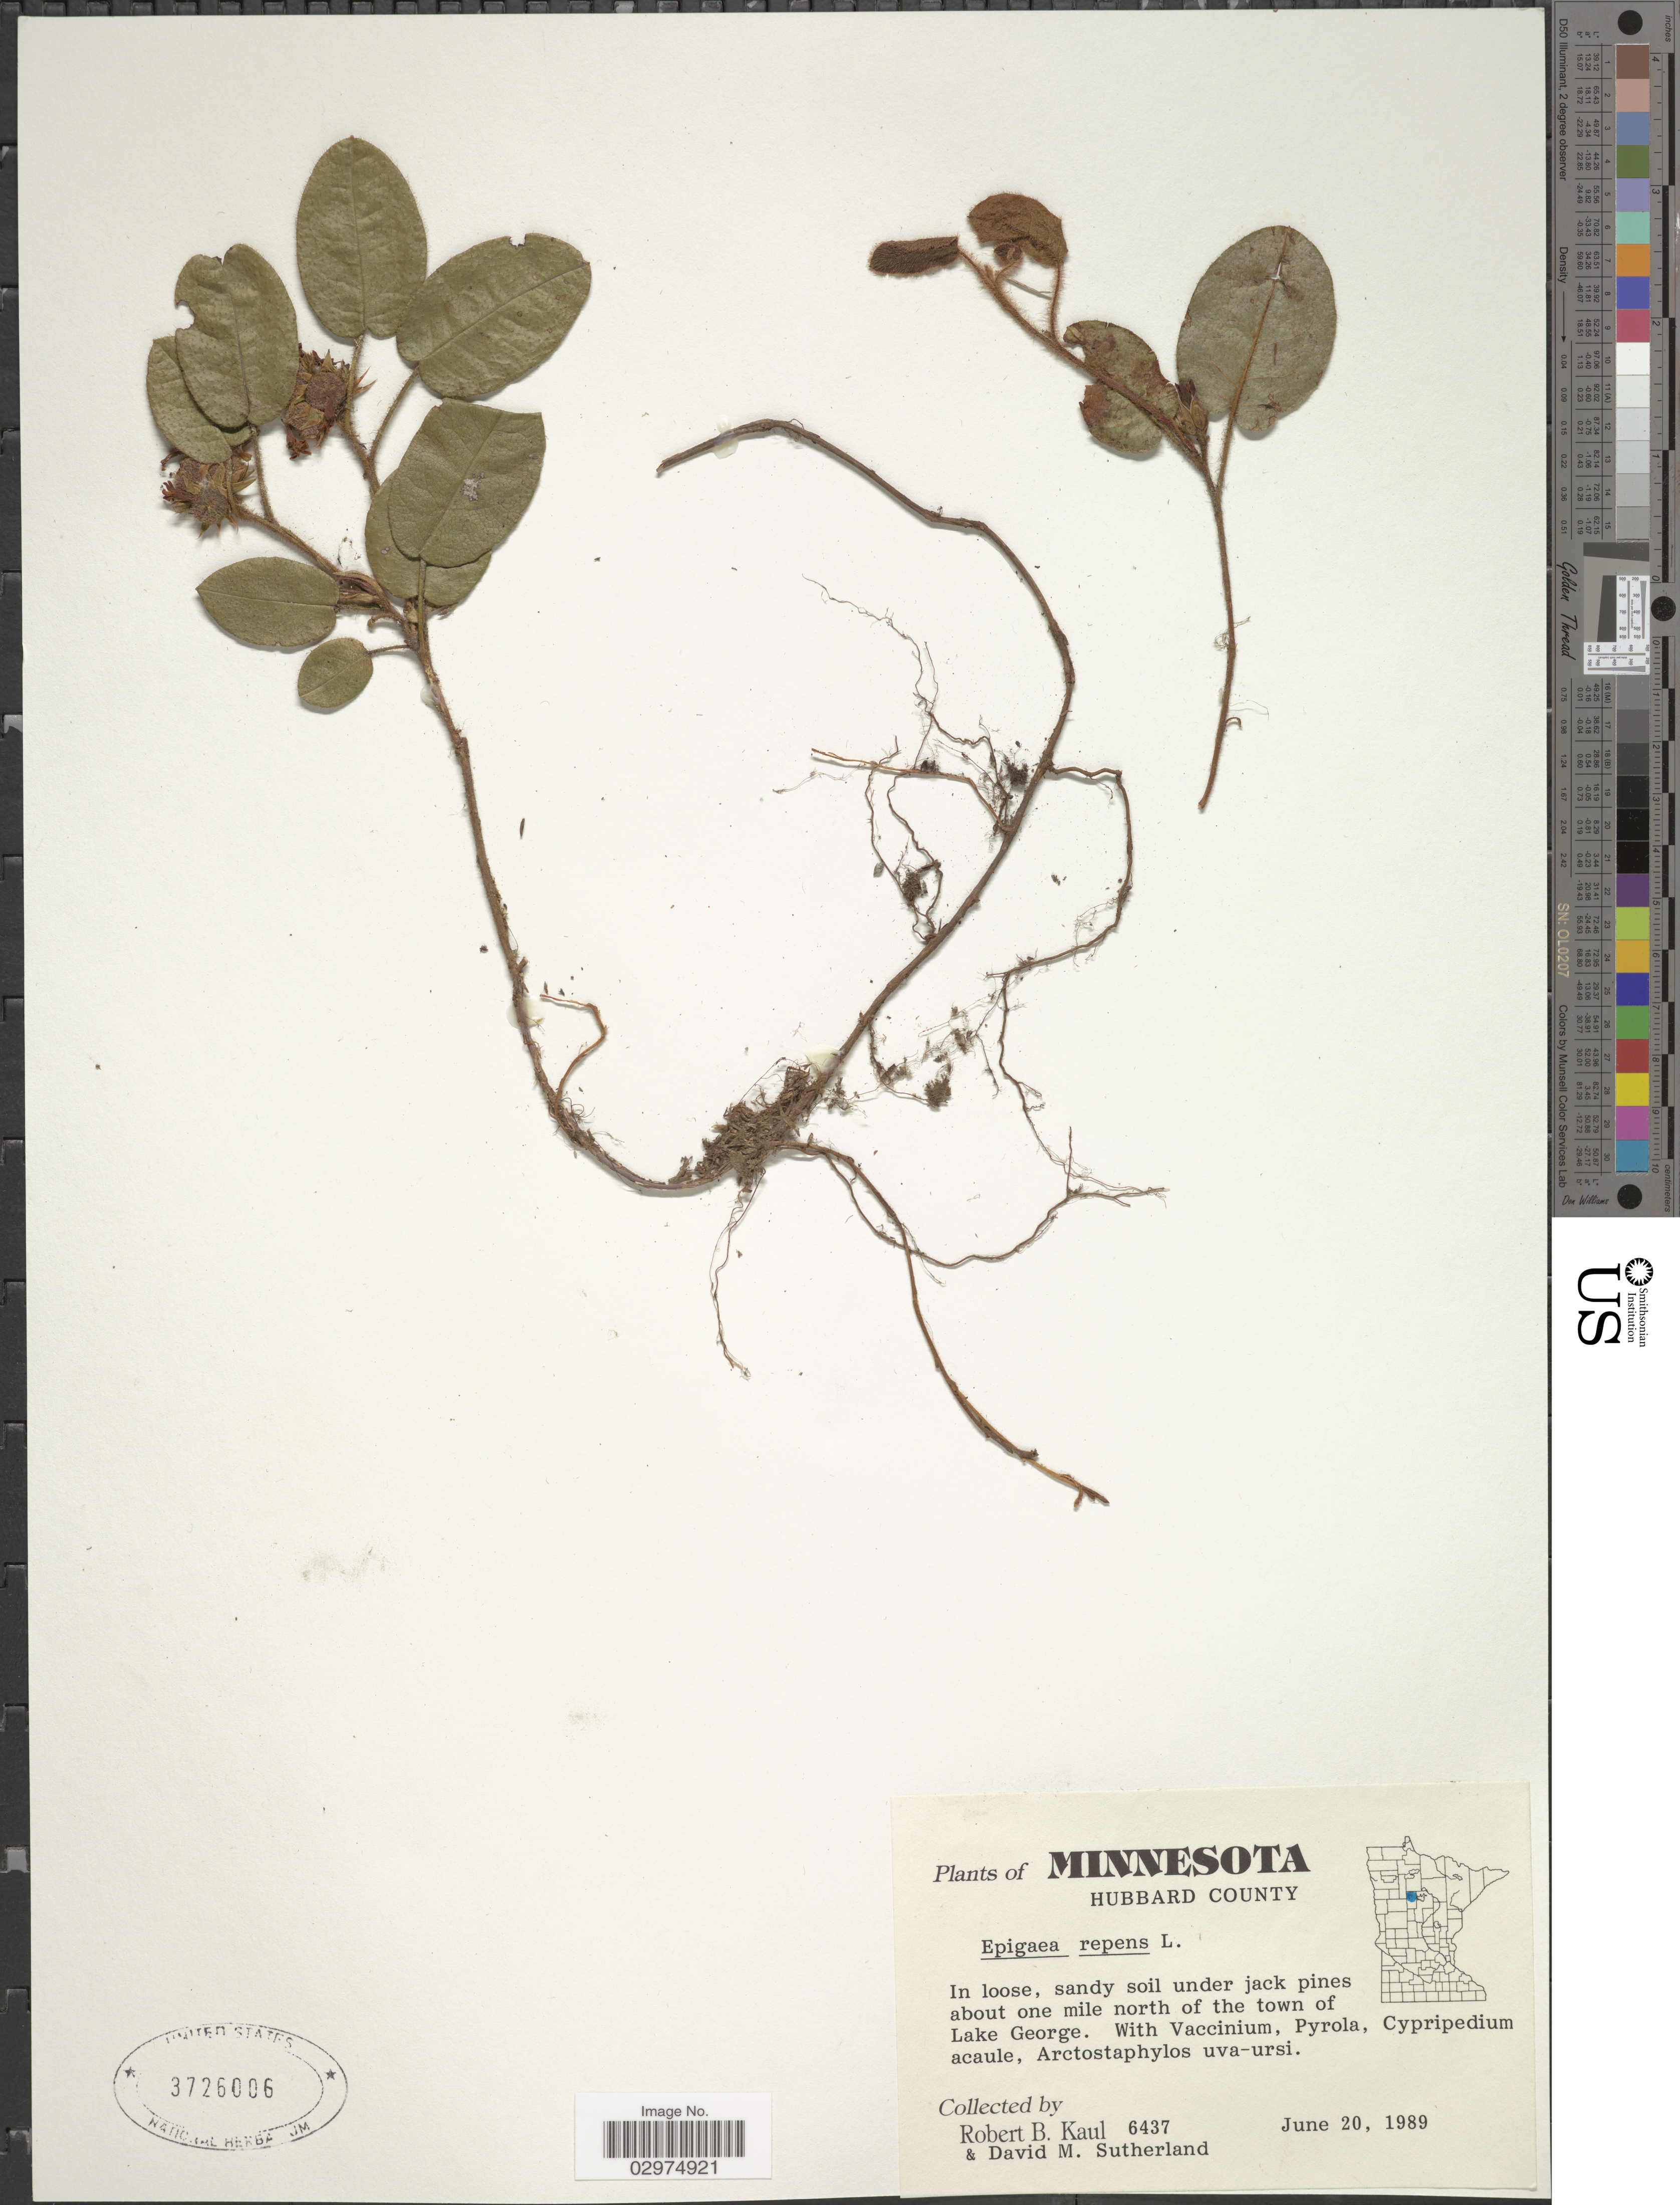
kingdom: Plantae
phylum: Tracheophyta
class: Magnoliopsida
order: Ericales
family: Ericaceae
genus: Epigaea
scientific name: Epigaea repens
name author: L.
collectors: R. Kaul & D. Sutherland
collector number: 6437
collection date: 1989-06-20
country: United States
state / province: Minnesota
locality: Hubbard County. In loose, sandy soil under jack pines about one mile north of the town of Lake George.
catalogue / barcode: US 3726006